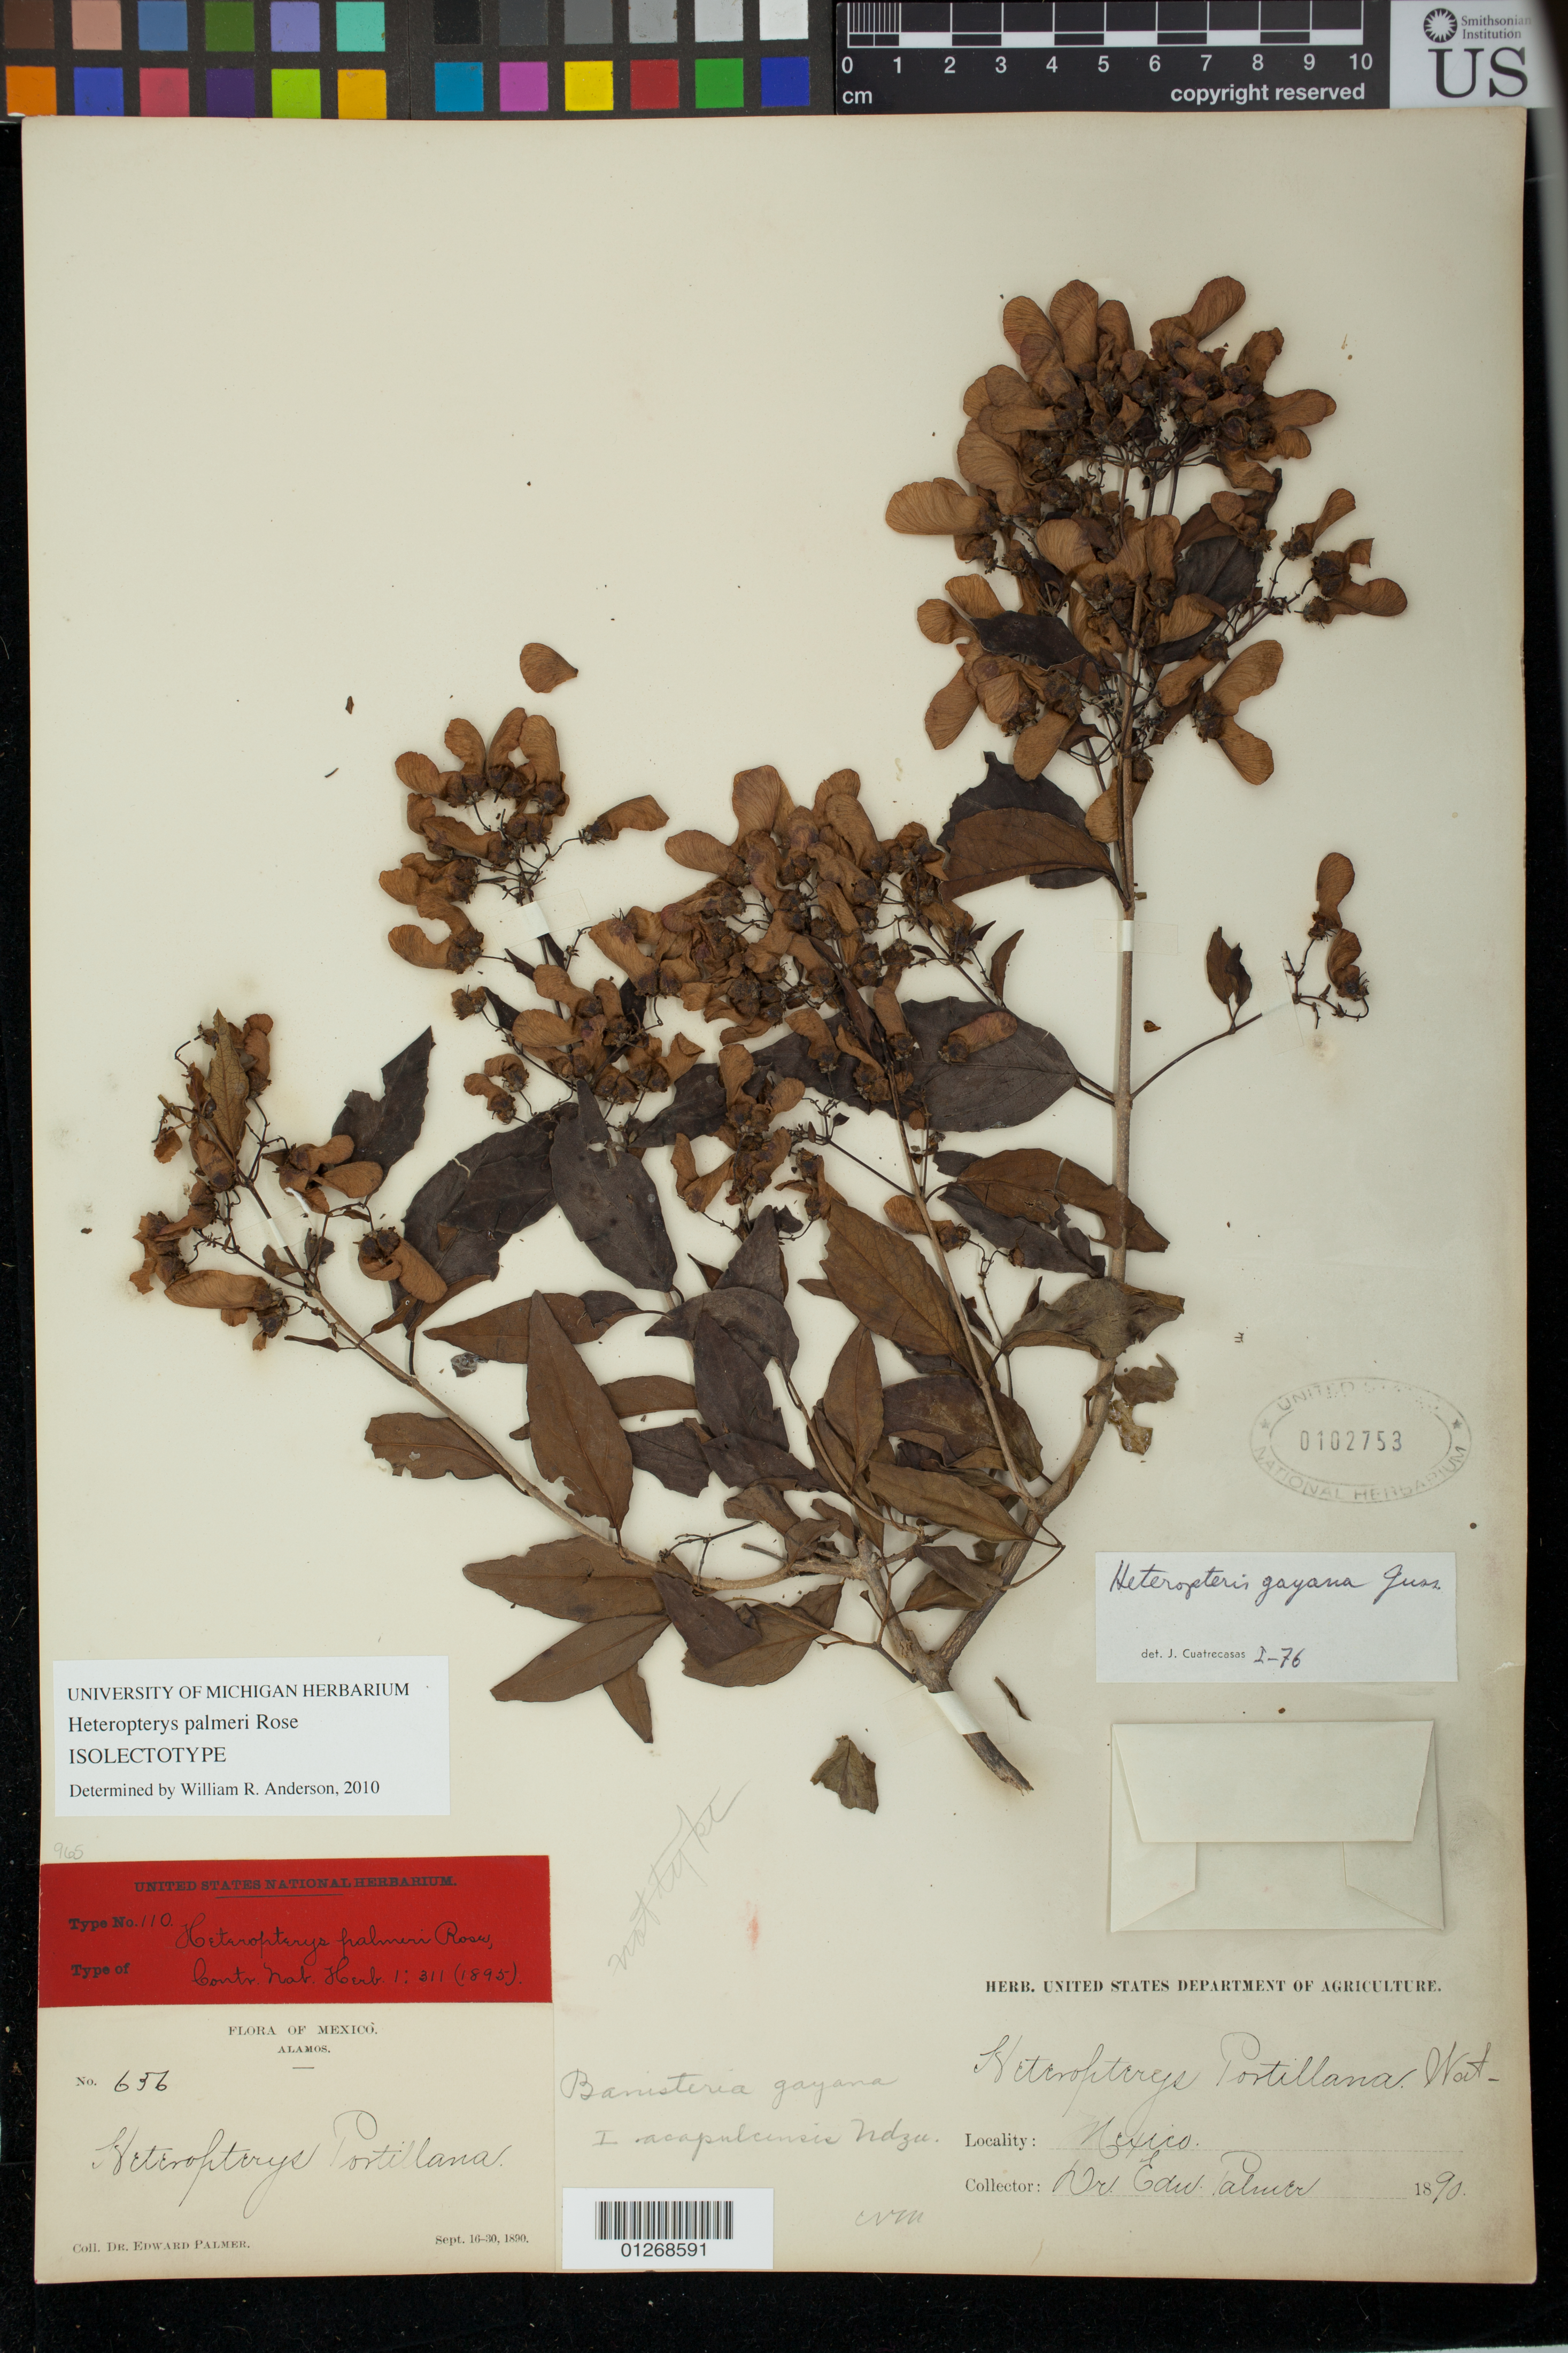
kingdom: Plantae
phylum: Tracheophyta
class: Magnoliopsida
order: Malpighiales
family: Malpighiaceae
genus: Heteropterys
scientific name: Heteropterys palmeri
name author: Rose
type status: Isolectotype; Syntype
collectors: E. Palmer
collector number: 656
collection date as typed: Sept. 16-30, 1890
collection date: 1890-09-16/1890-09-30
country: Mexico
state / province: Sonora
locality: Alamos.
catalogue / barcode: US 102753